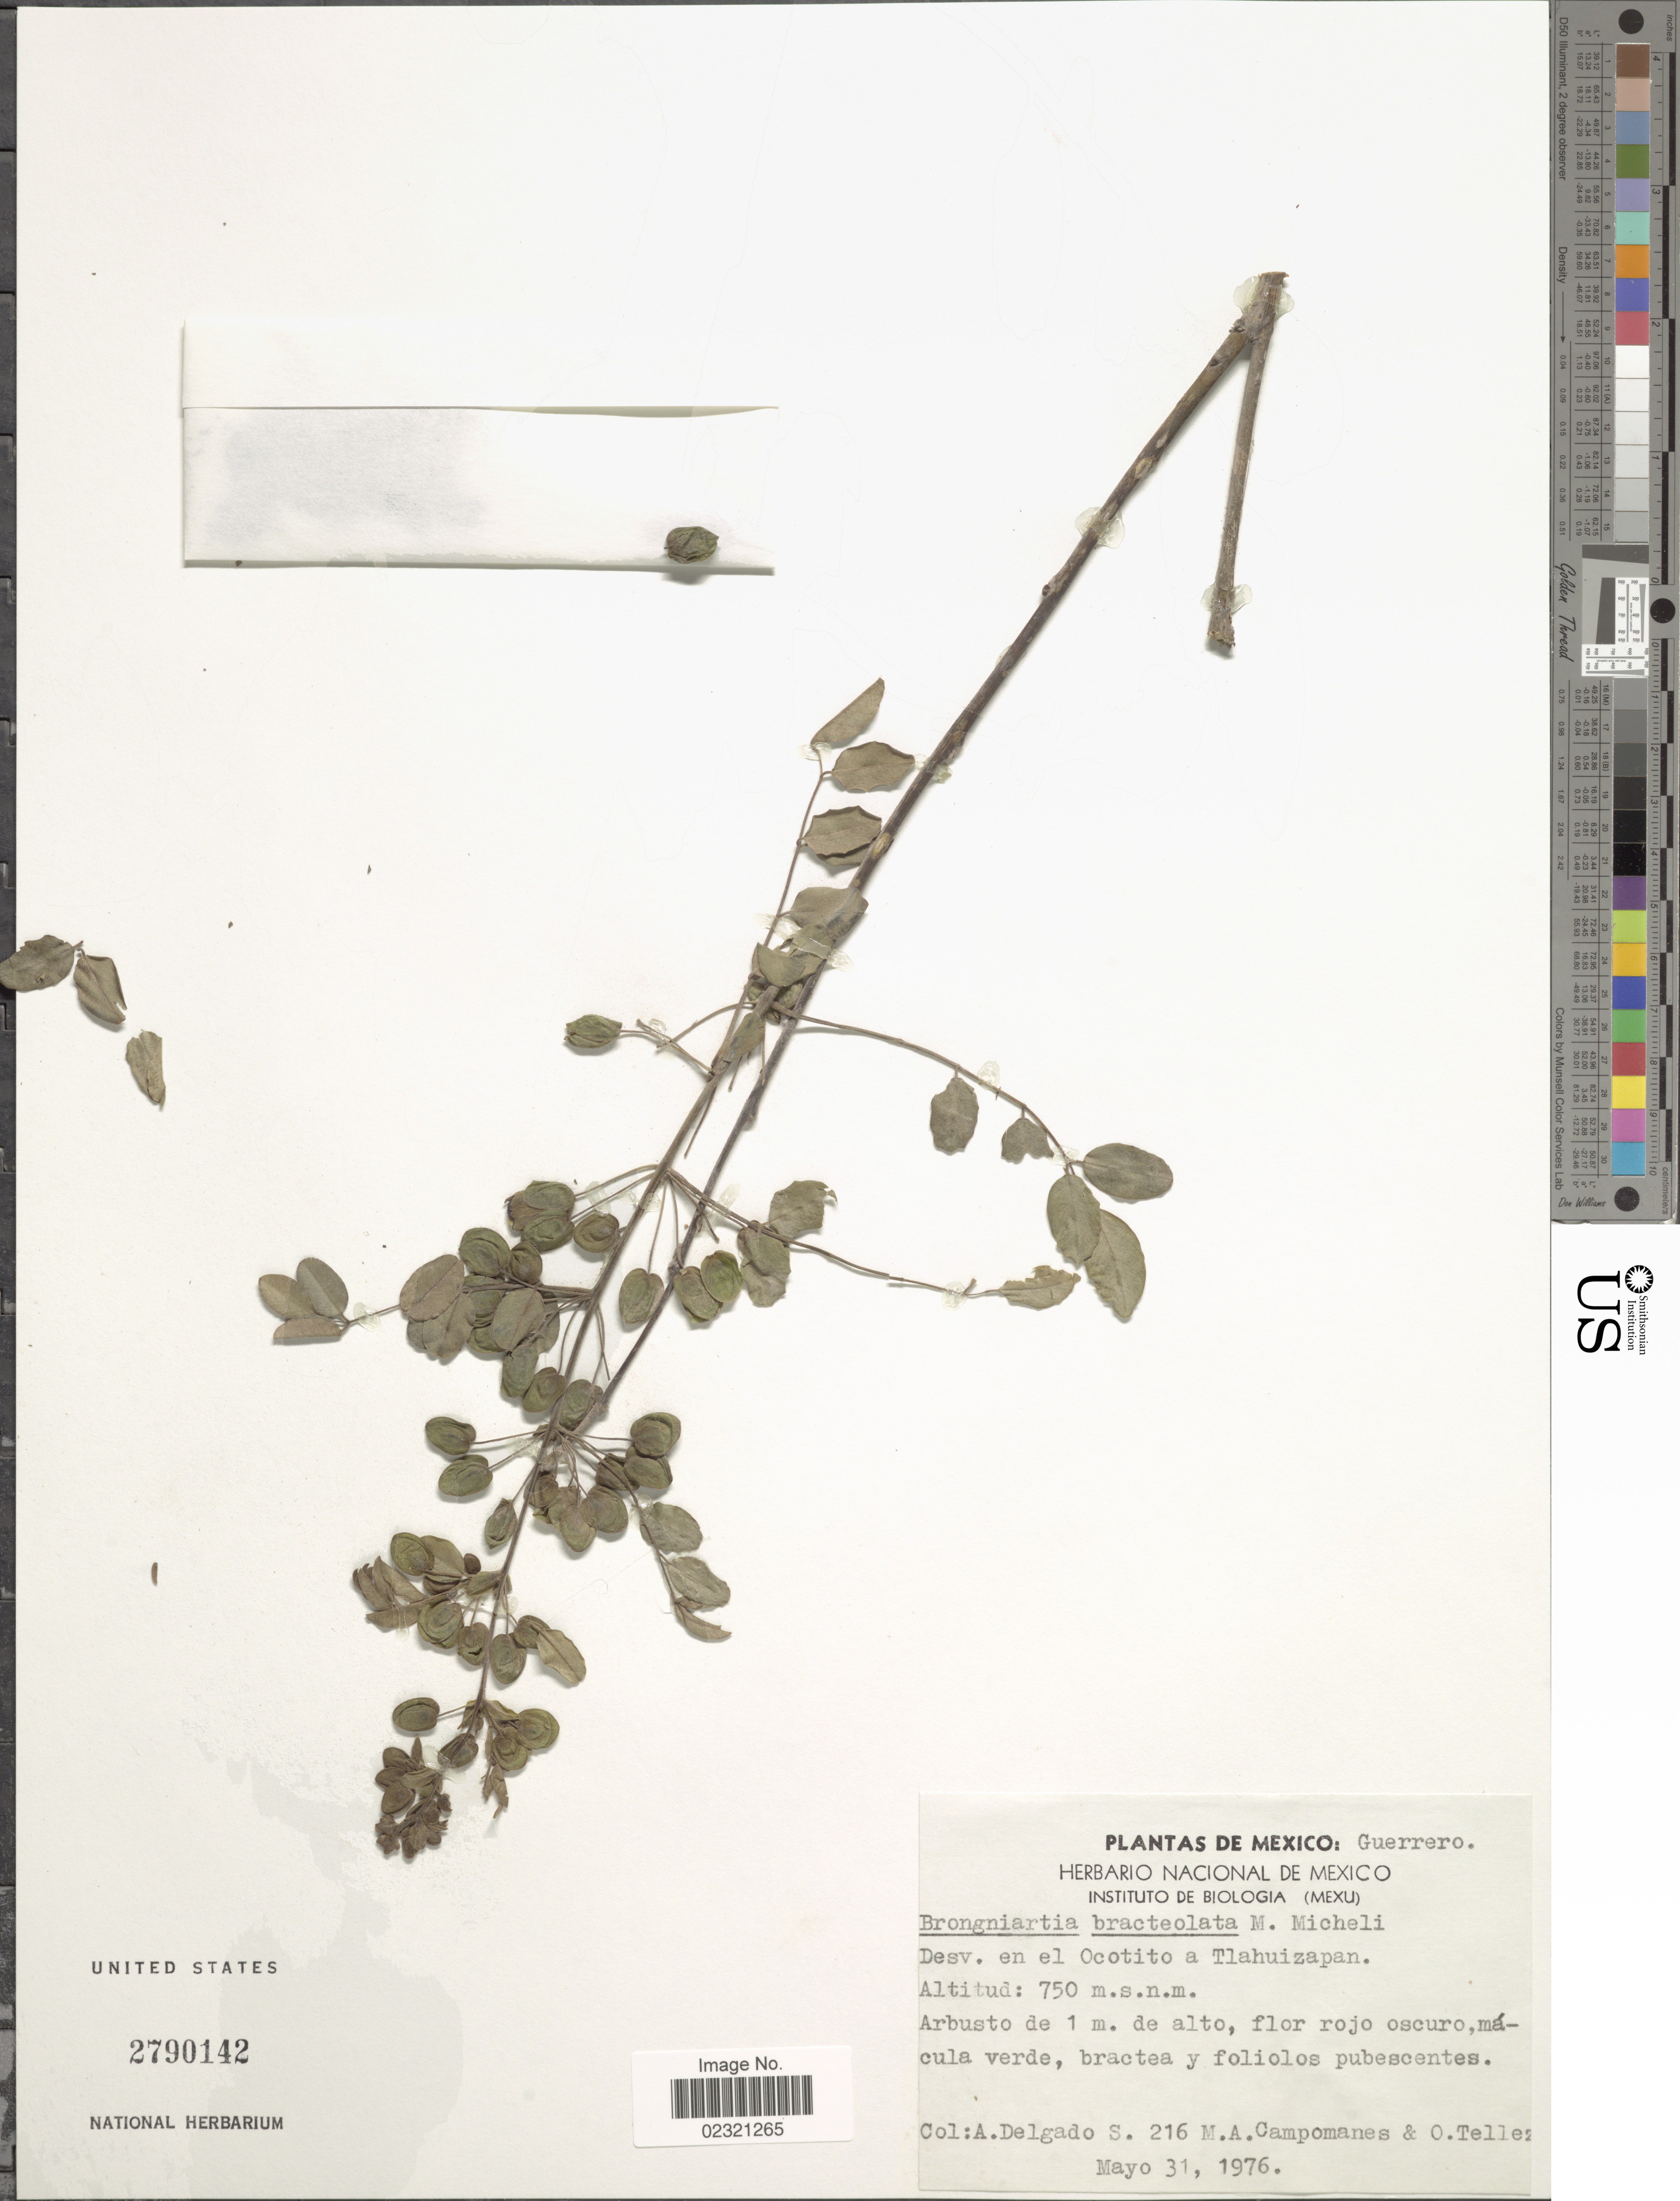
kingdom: Plantae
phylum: Tracheophyta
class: Magnoliopsida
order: Fabales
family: Fabaceae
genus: Brongniartia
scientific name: Brongniartia bracteolata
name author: Micheli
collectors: A. Delgado S., M. Campomanes & O. Tellez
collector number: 216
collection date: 1976-05-31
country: Mexico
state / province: Guerrero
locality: Desv. en el Ocotito a Tlahuizapan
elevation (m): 750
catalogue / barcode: US 2790142